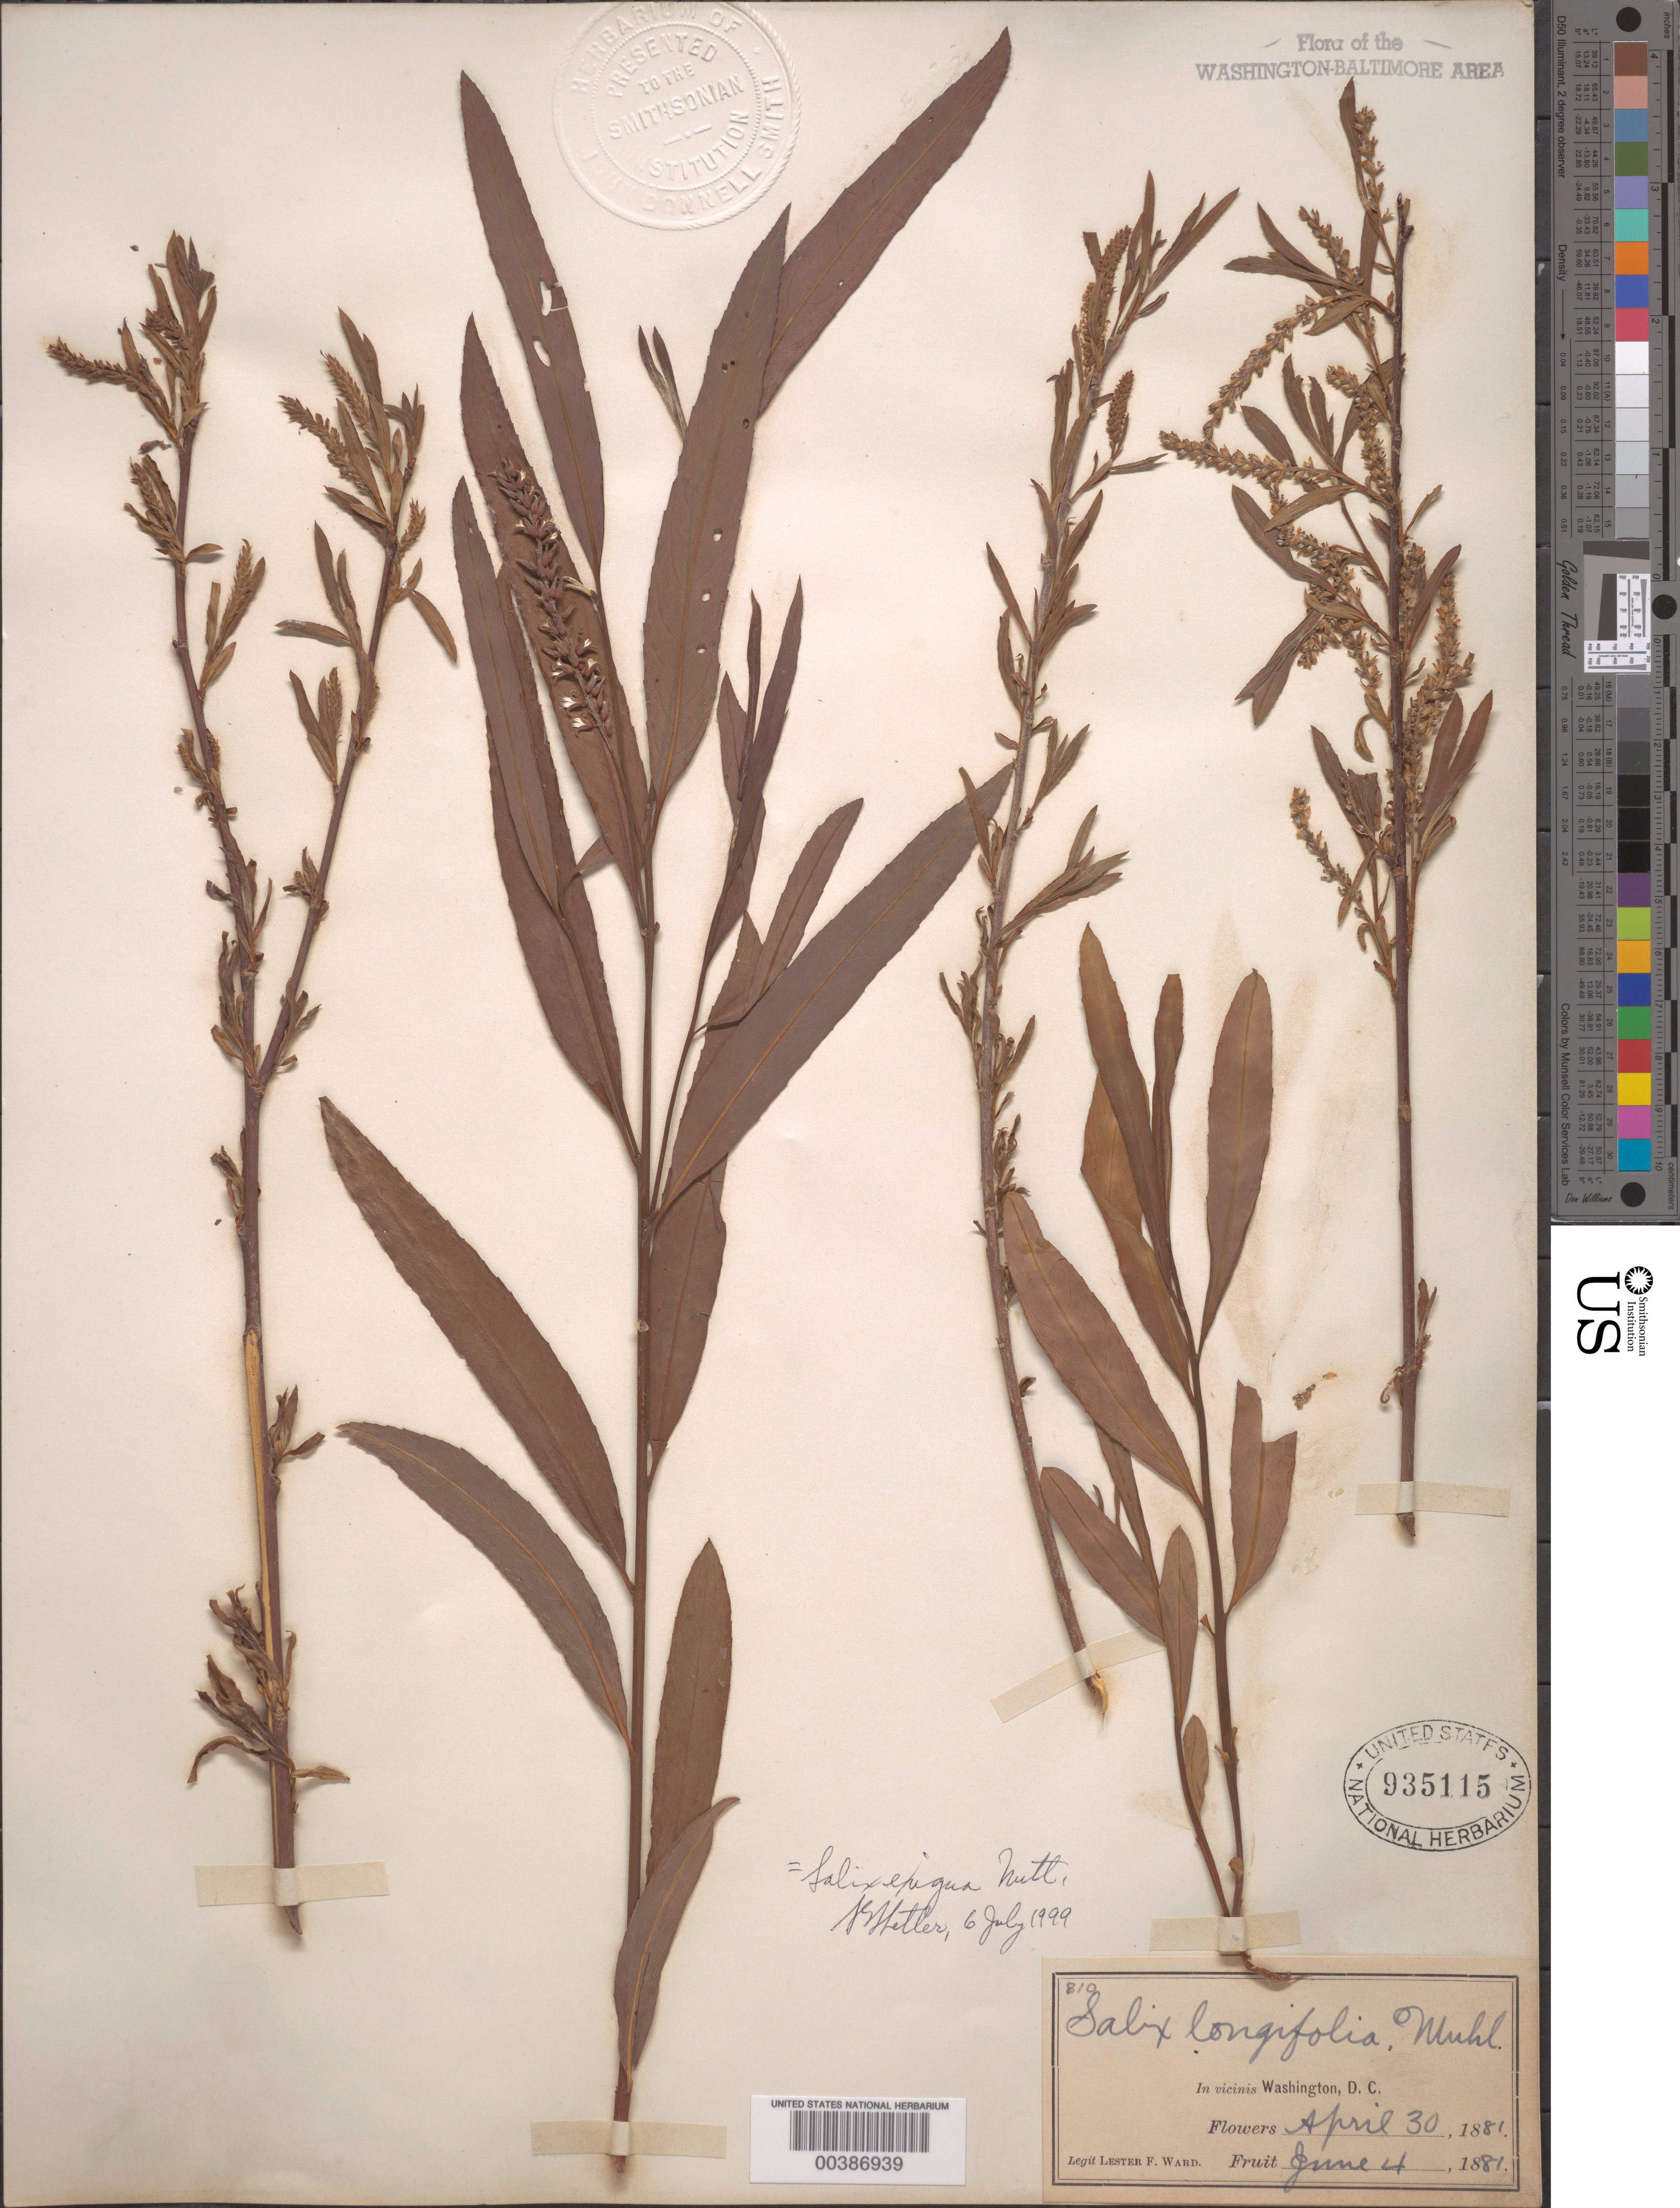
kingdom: Plantae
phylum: Tracheophyta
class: Magnoliopsida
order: Malpighiales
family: Salicaceae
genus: Salix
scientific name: Salix exigua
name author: Nutt.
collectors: L. F. Ward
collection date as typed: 30 Apr 1881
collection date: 1881-04-30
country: United States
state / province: District of Columbia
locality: DC vicinity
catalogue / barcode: US 935115